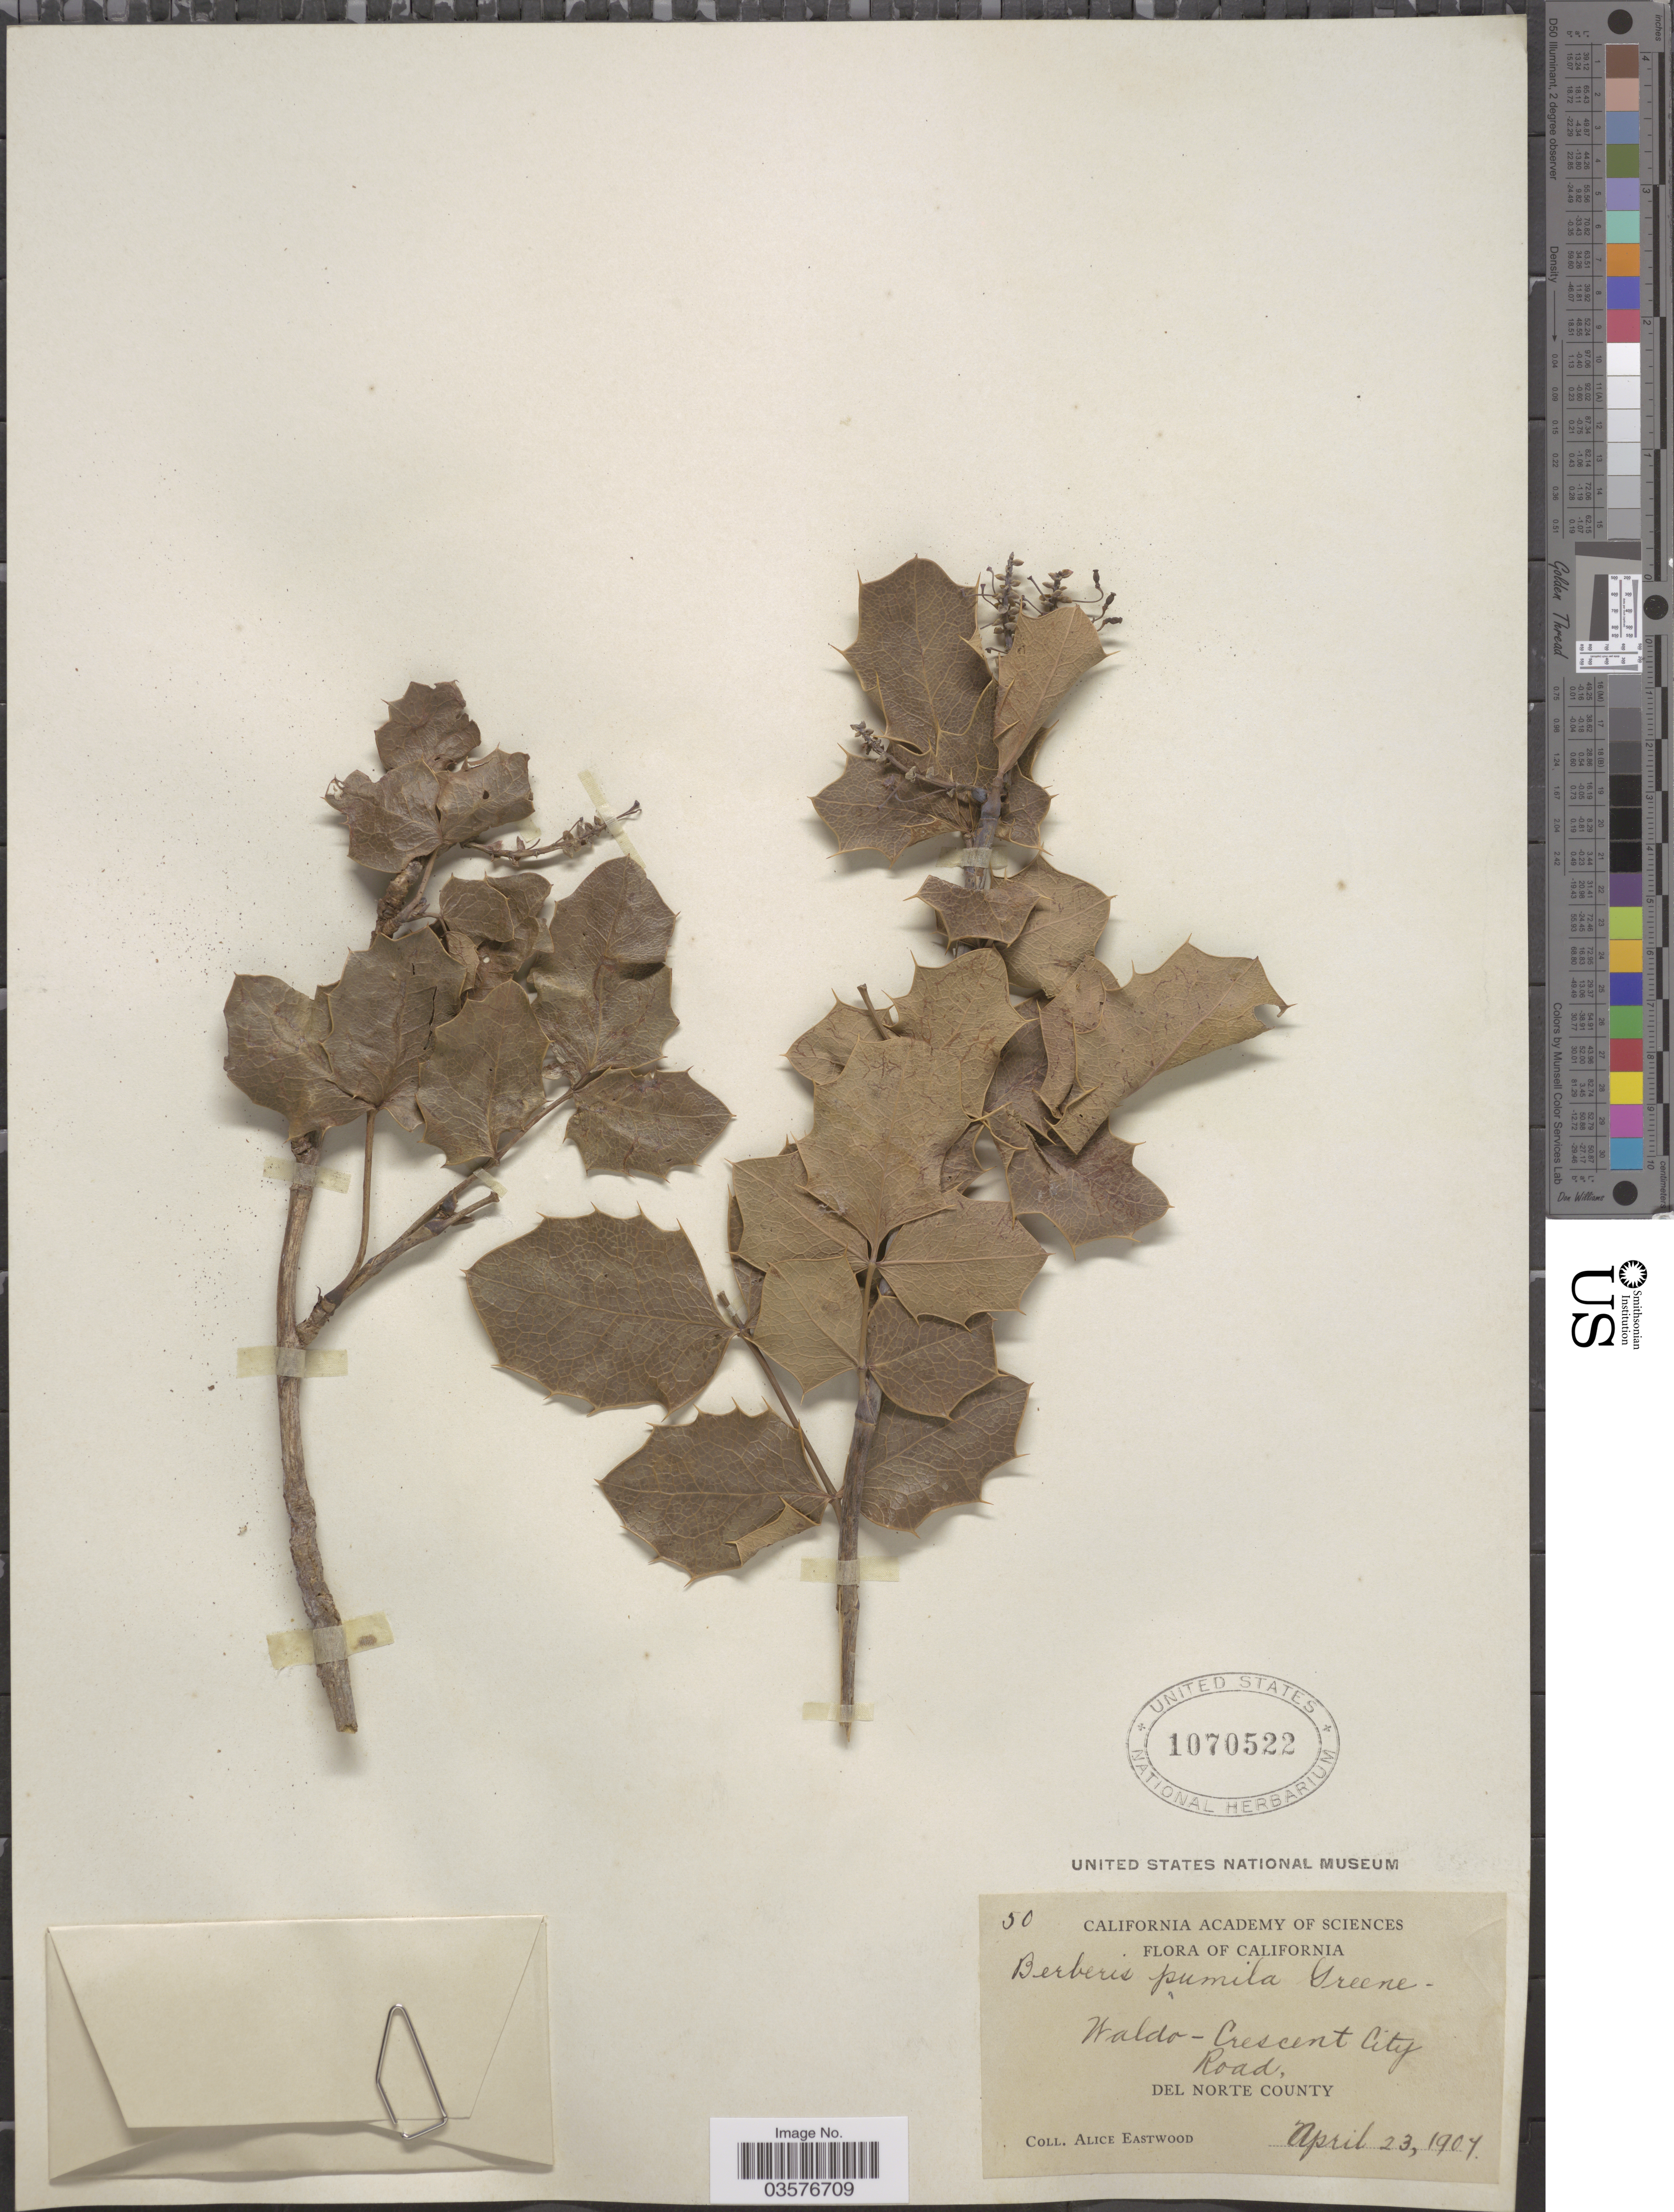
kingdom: Plantae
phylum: Tracheophyta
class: Magnoliopsida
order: Ranunculales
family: Berberidaceae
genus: Mahonia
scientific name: Mahonia pumila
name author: (Greene) Fedde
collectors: A. Eastwood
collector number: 50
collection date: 1907-04-23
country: United States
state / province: California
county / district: Del Norte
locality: Waldo - Crescent City Road. Del Norte County.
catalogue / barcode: US 1070522